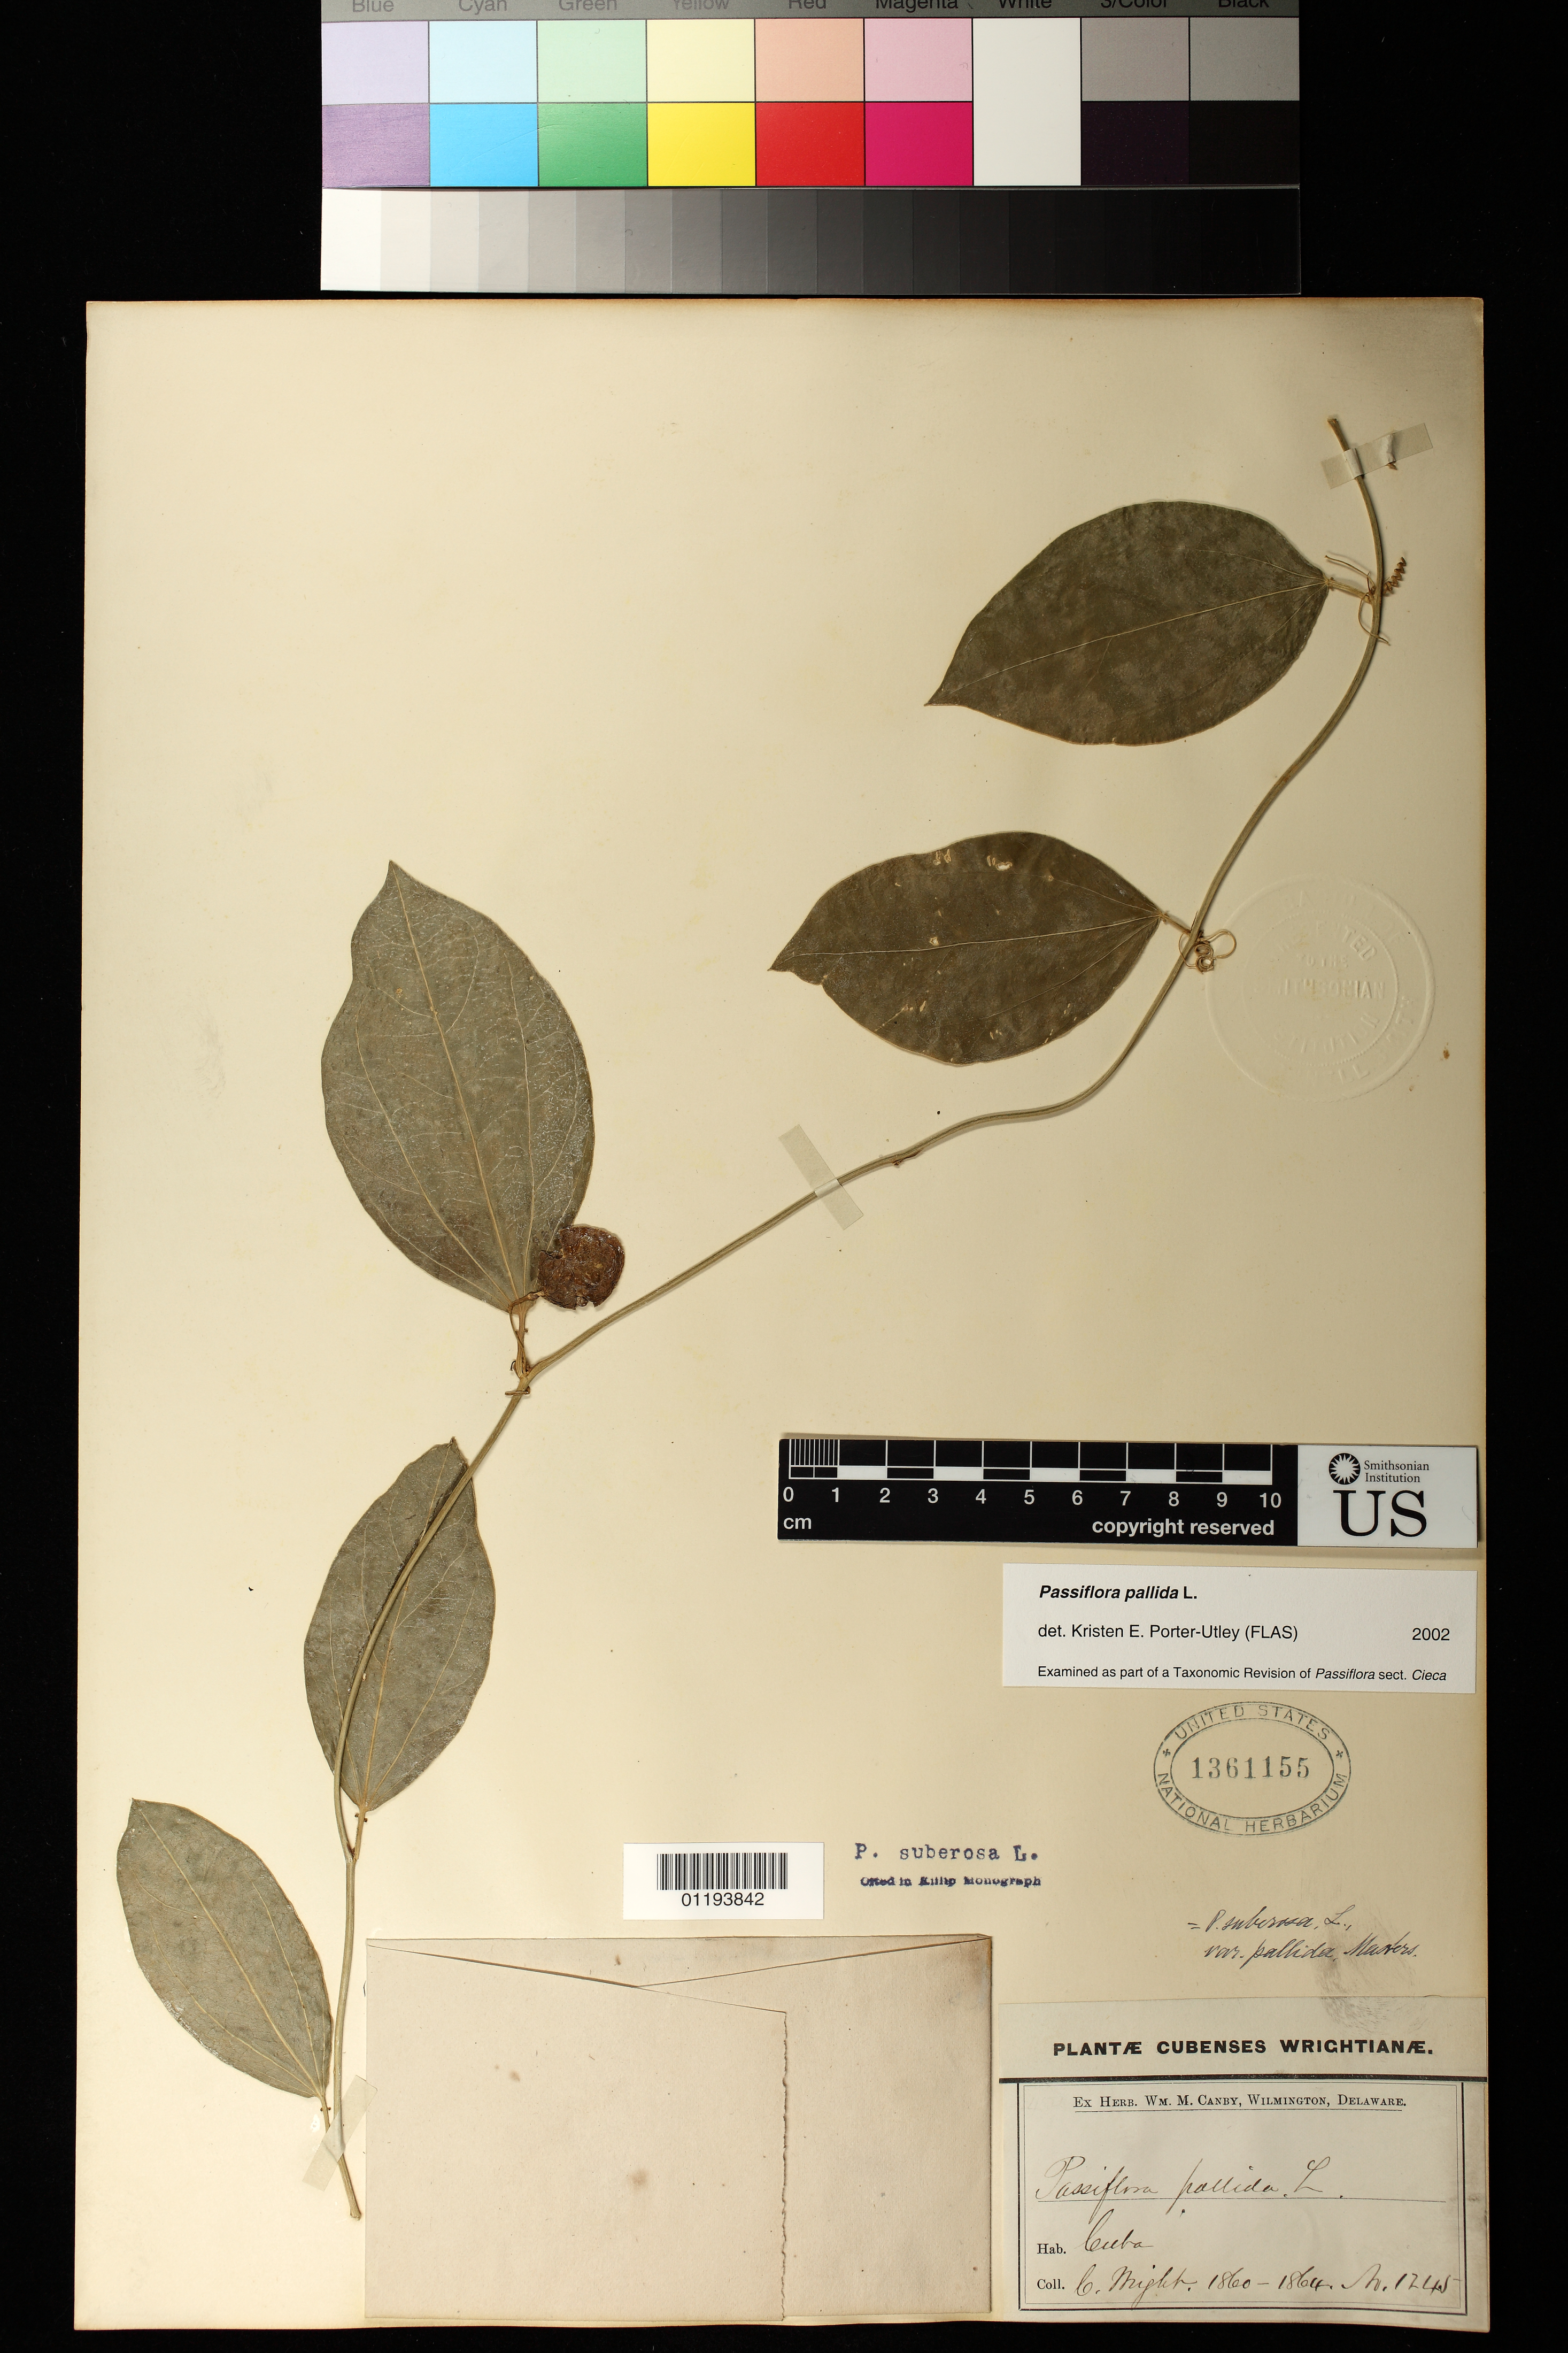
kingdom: Plantae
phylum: Tracheophyta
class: Magnoliopsida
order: Malpighiales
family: Passifloraceae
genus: Passiflora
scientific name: Passiflora pallida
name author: L.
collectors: C. Wright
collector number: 1245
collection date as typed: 1860 1864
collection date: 1860/1864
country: Cuba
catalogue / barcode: US 1361155